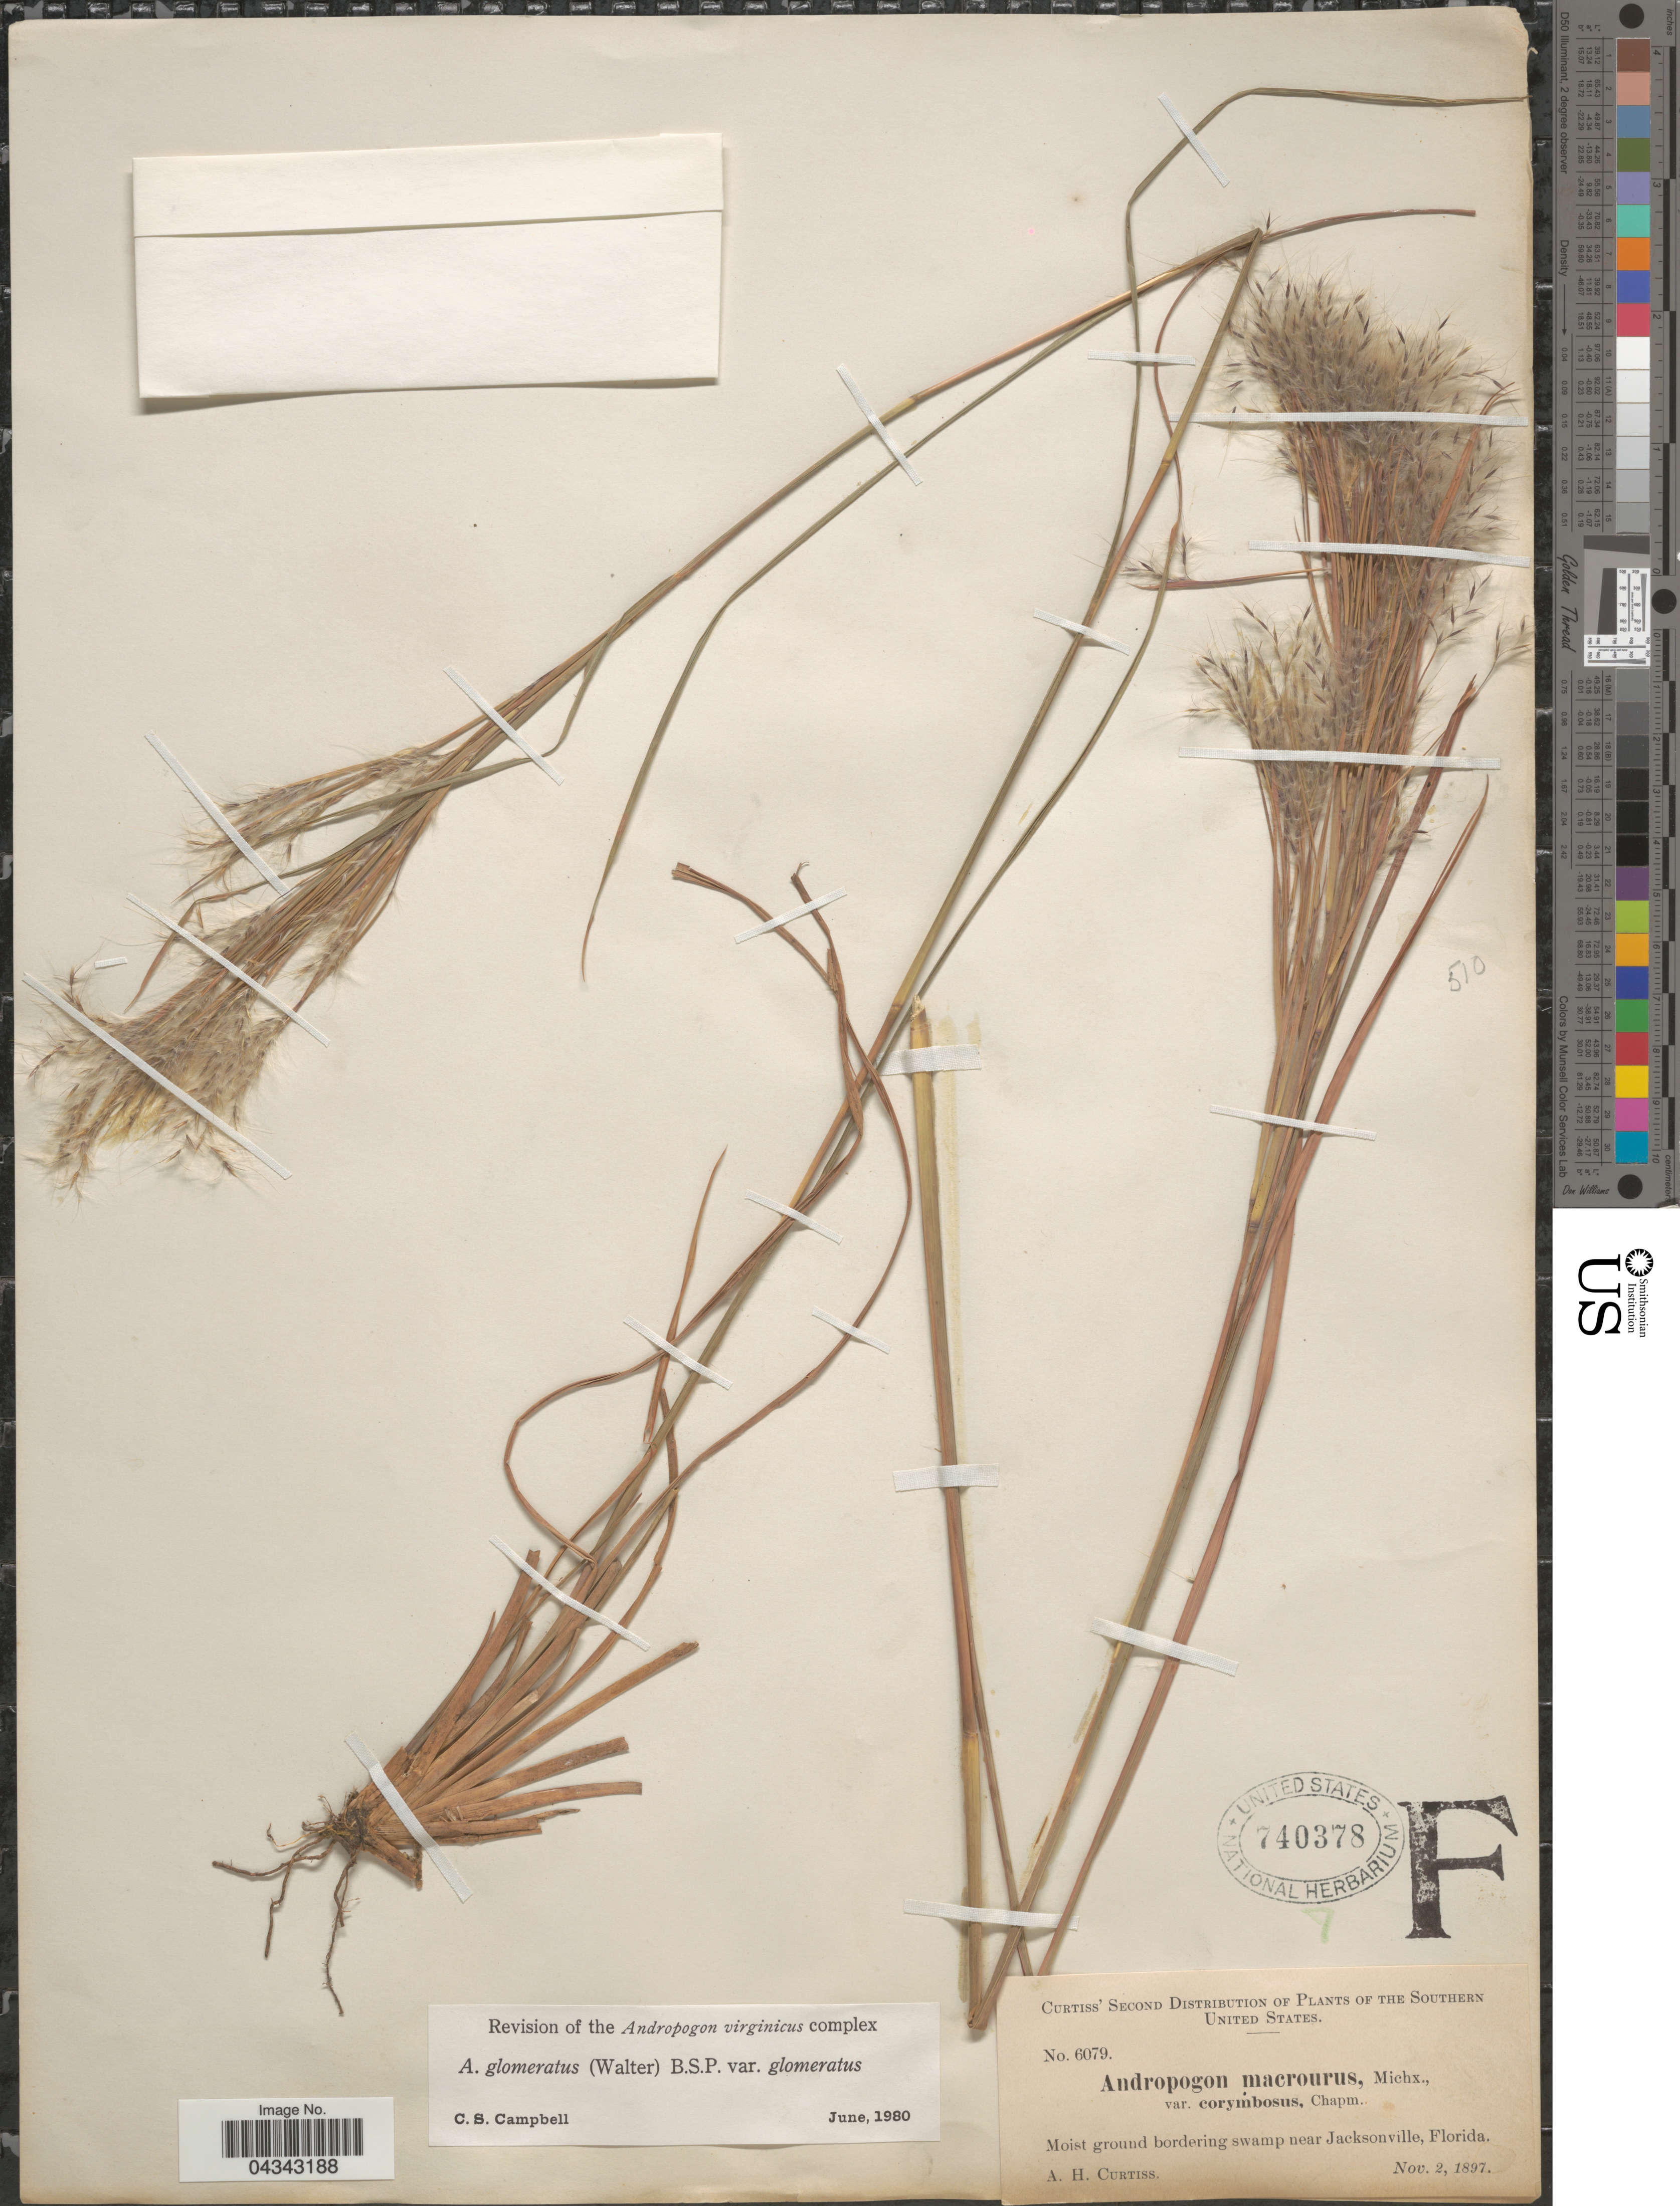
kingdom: Plantae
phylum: Tracheophyta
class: Liliopsida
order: Poales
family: Poaceae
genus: Andropogon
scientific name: Andropogon glomeratus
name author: (Walter) Britton, Stearns & Poggenb.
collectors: A. H. Curtiss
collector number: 6079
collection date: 1897-11-02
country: United States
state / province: Florida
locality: Southern United States. Moist ground bordering swamp near Jacksonville.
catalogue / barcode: US 740378